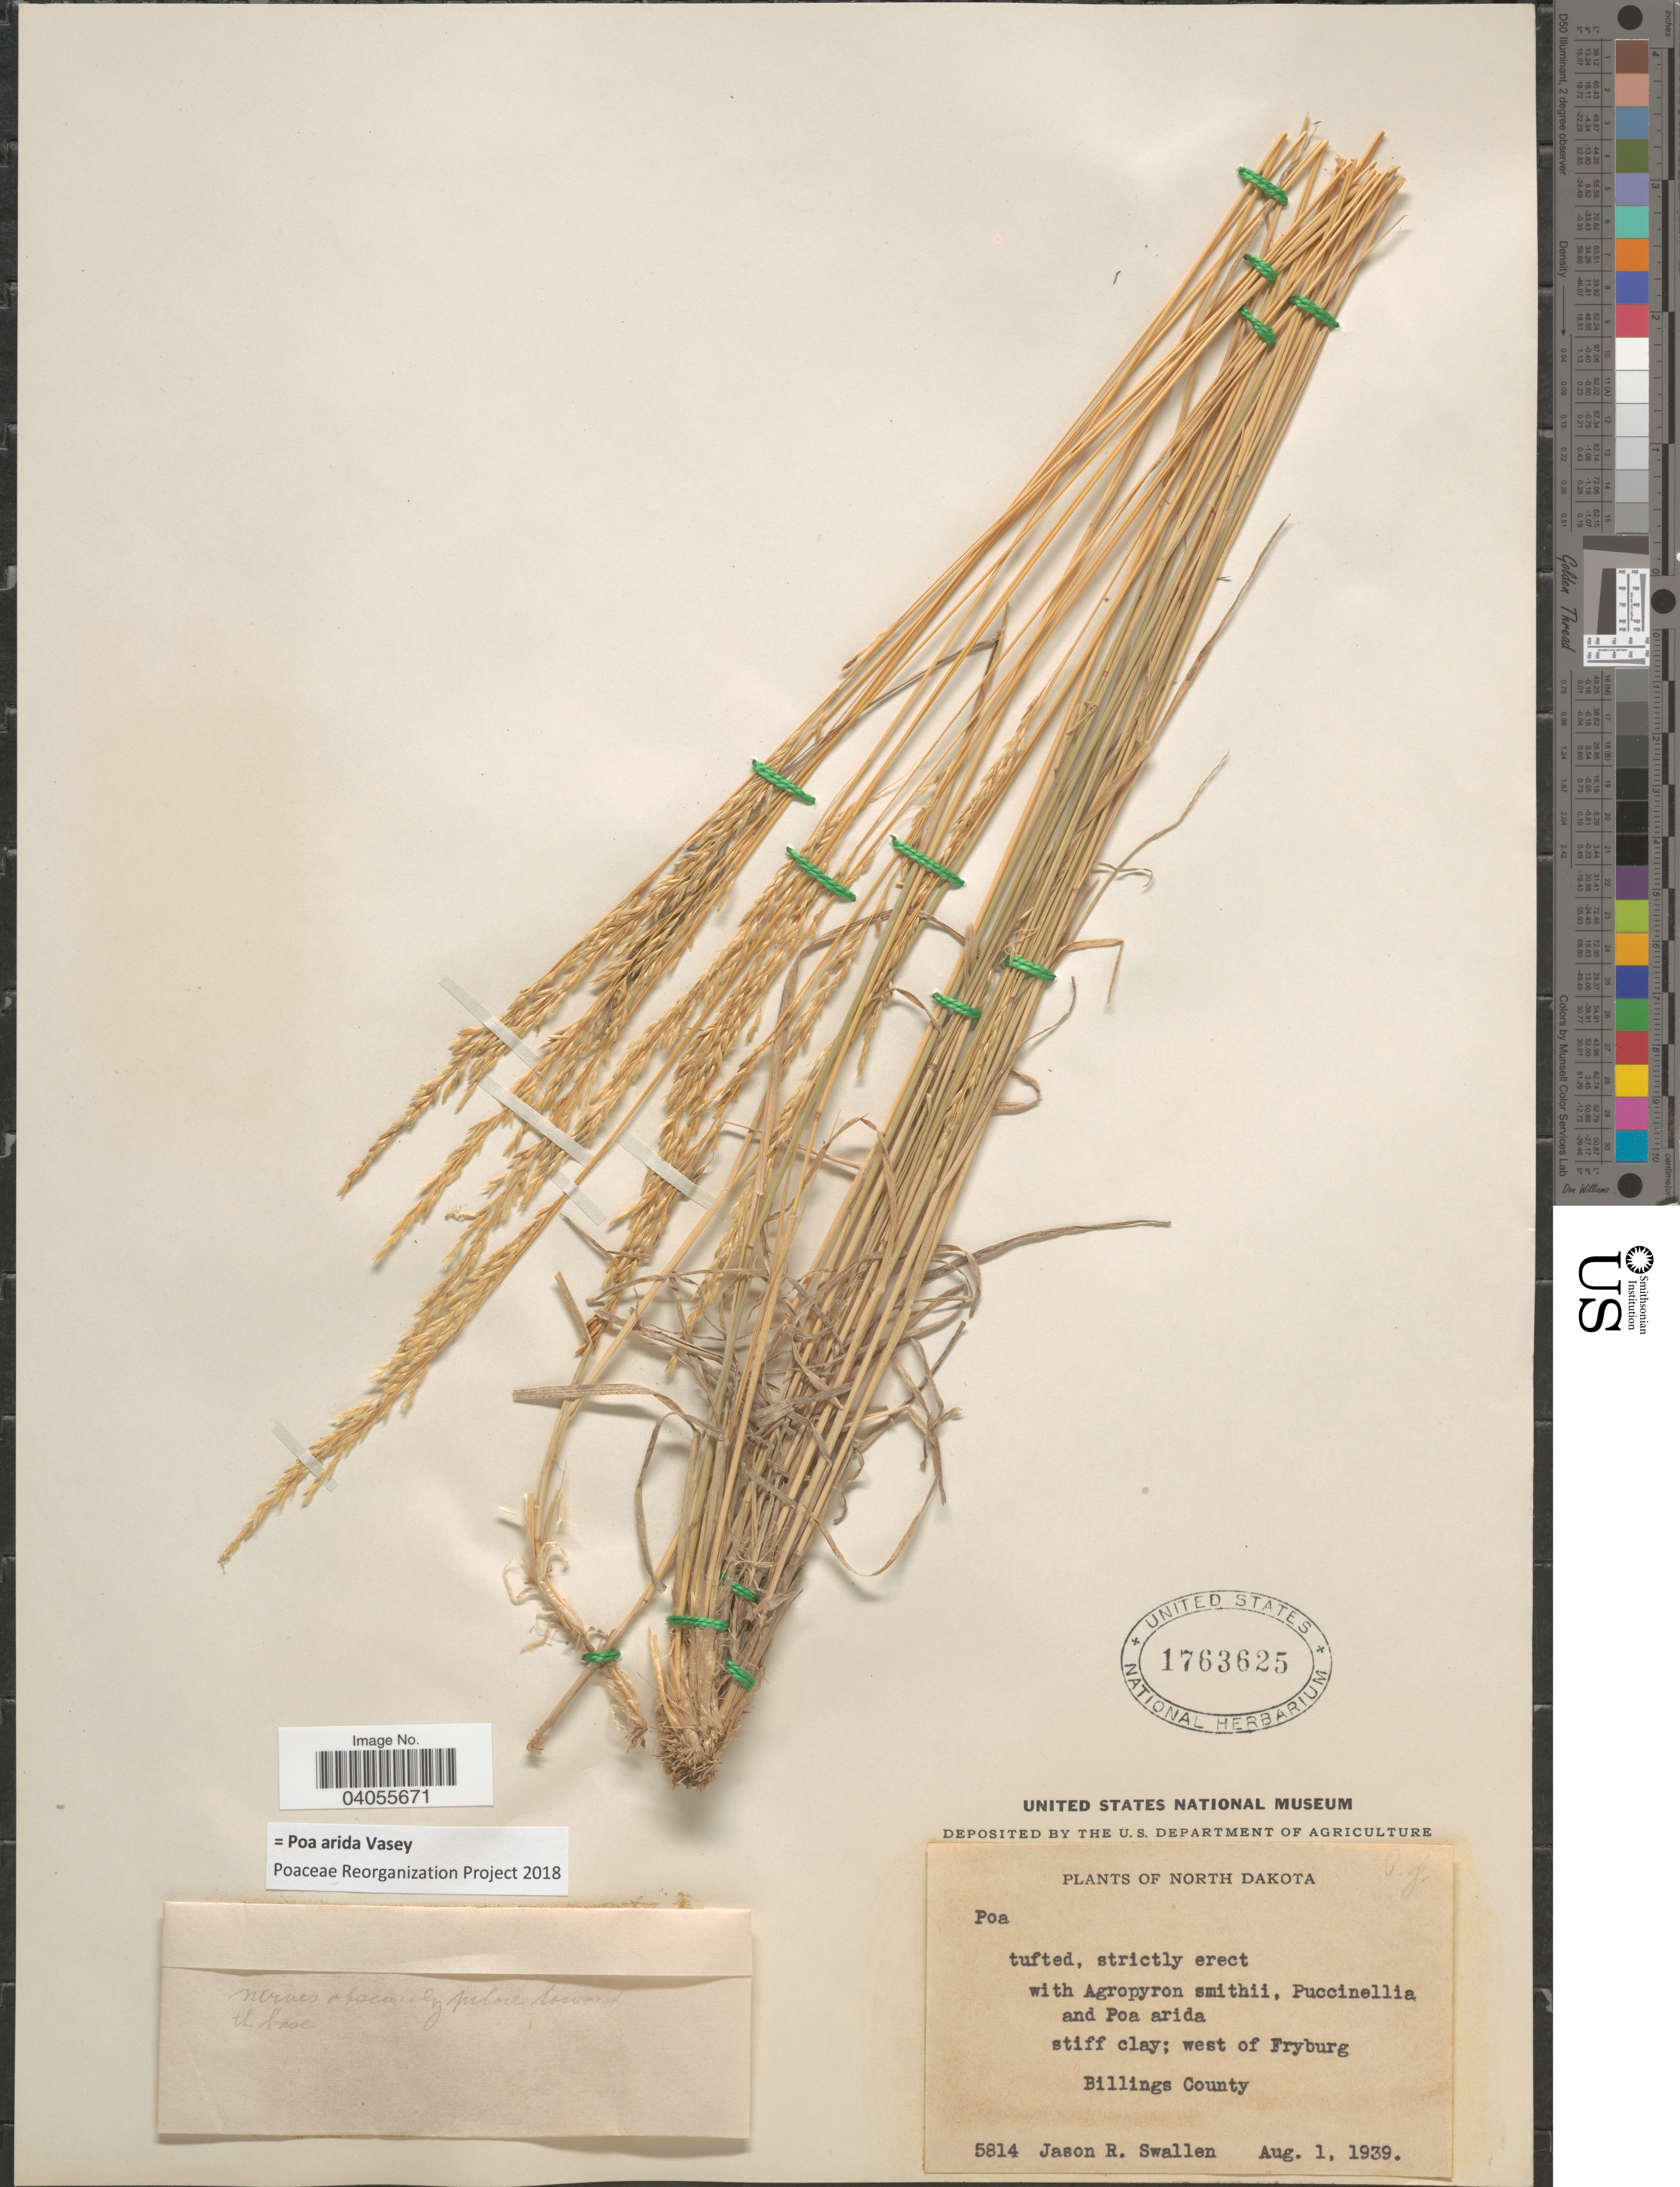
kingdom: Plantae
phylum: Tracheophyta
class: Liliopsida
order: Poales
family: Poaceae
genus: Poa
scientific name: Poa arida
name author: Vasey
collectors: J. R. Swallen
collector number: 5814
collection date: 1939-08-01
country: United States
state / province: North Dakota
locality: West of Fryburg. Billings County.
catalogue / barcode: US 1763625